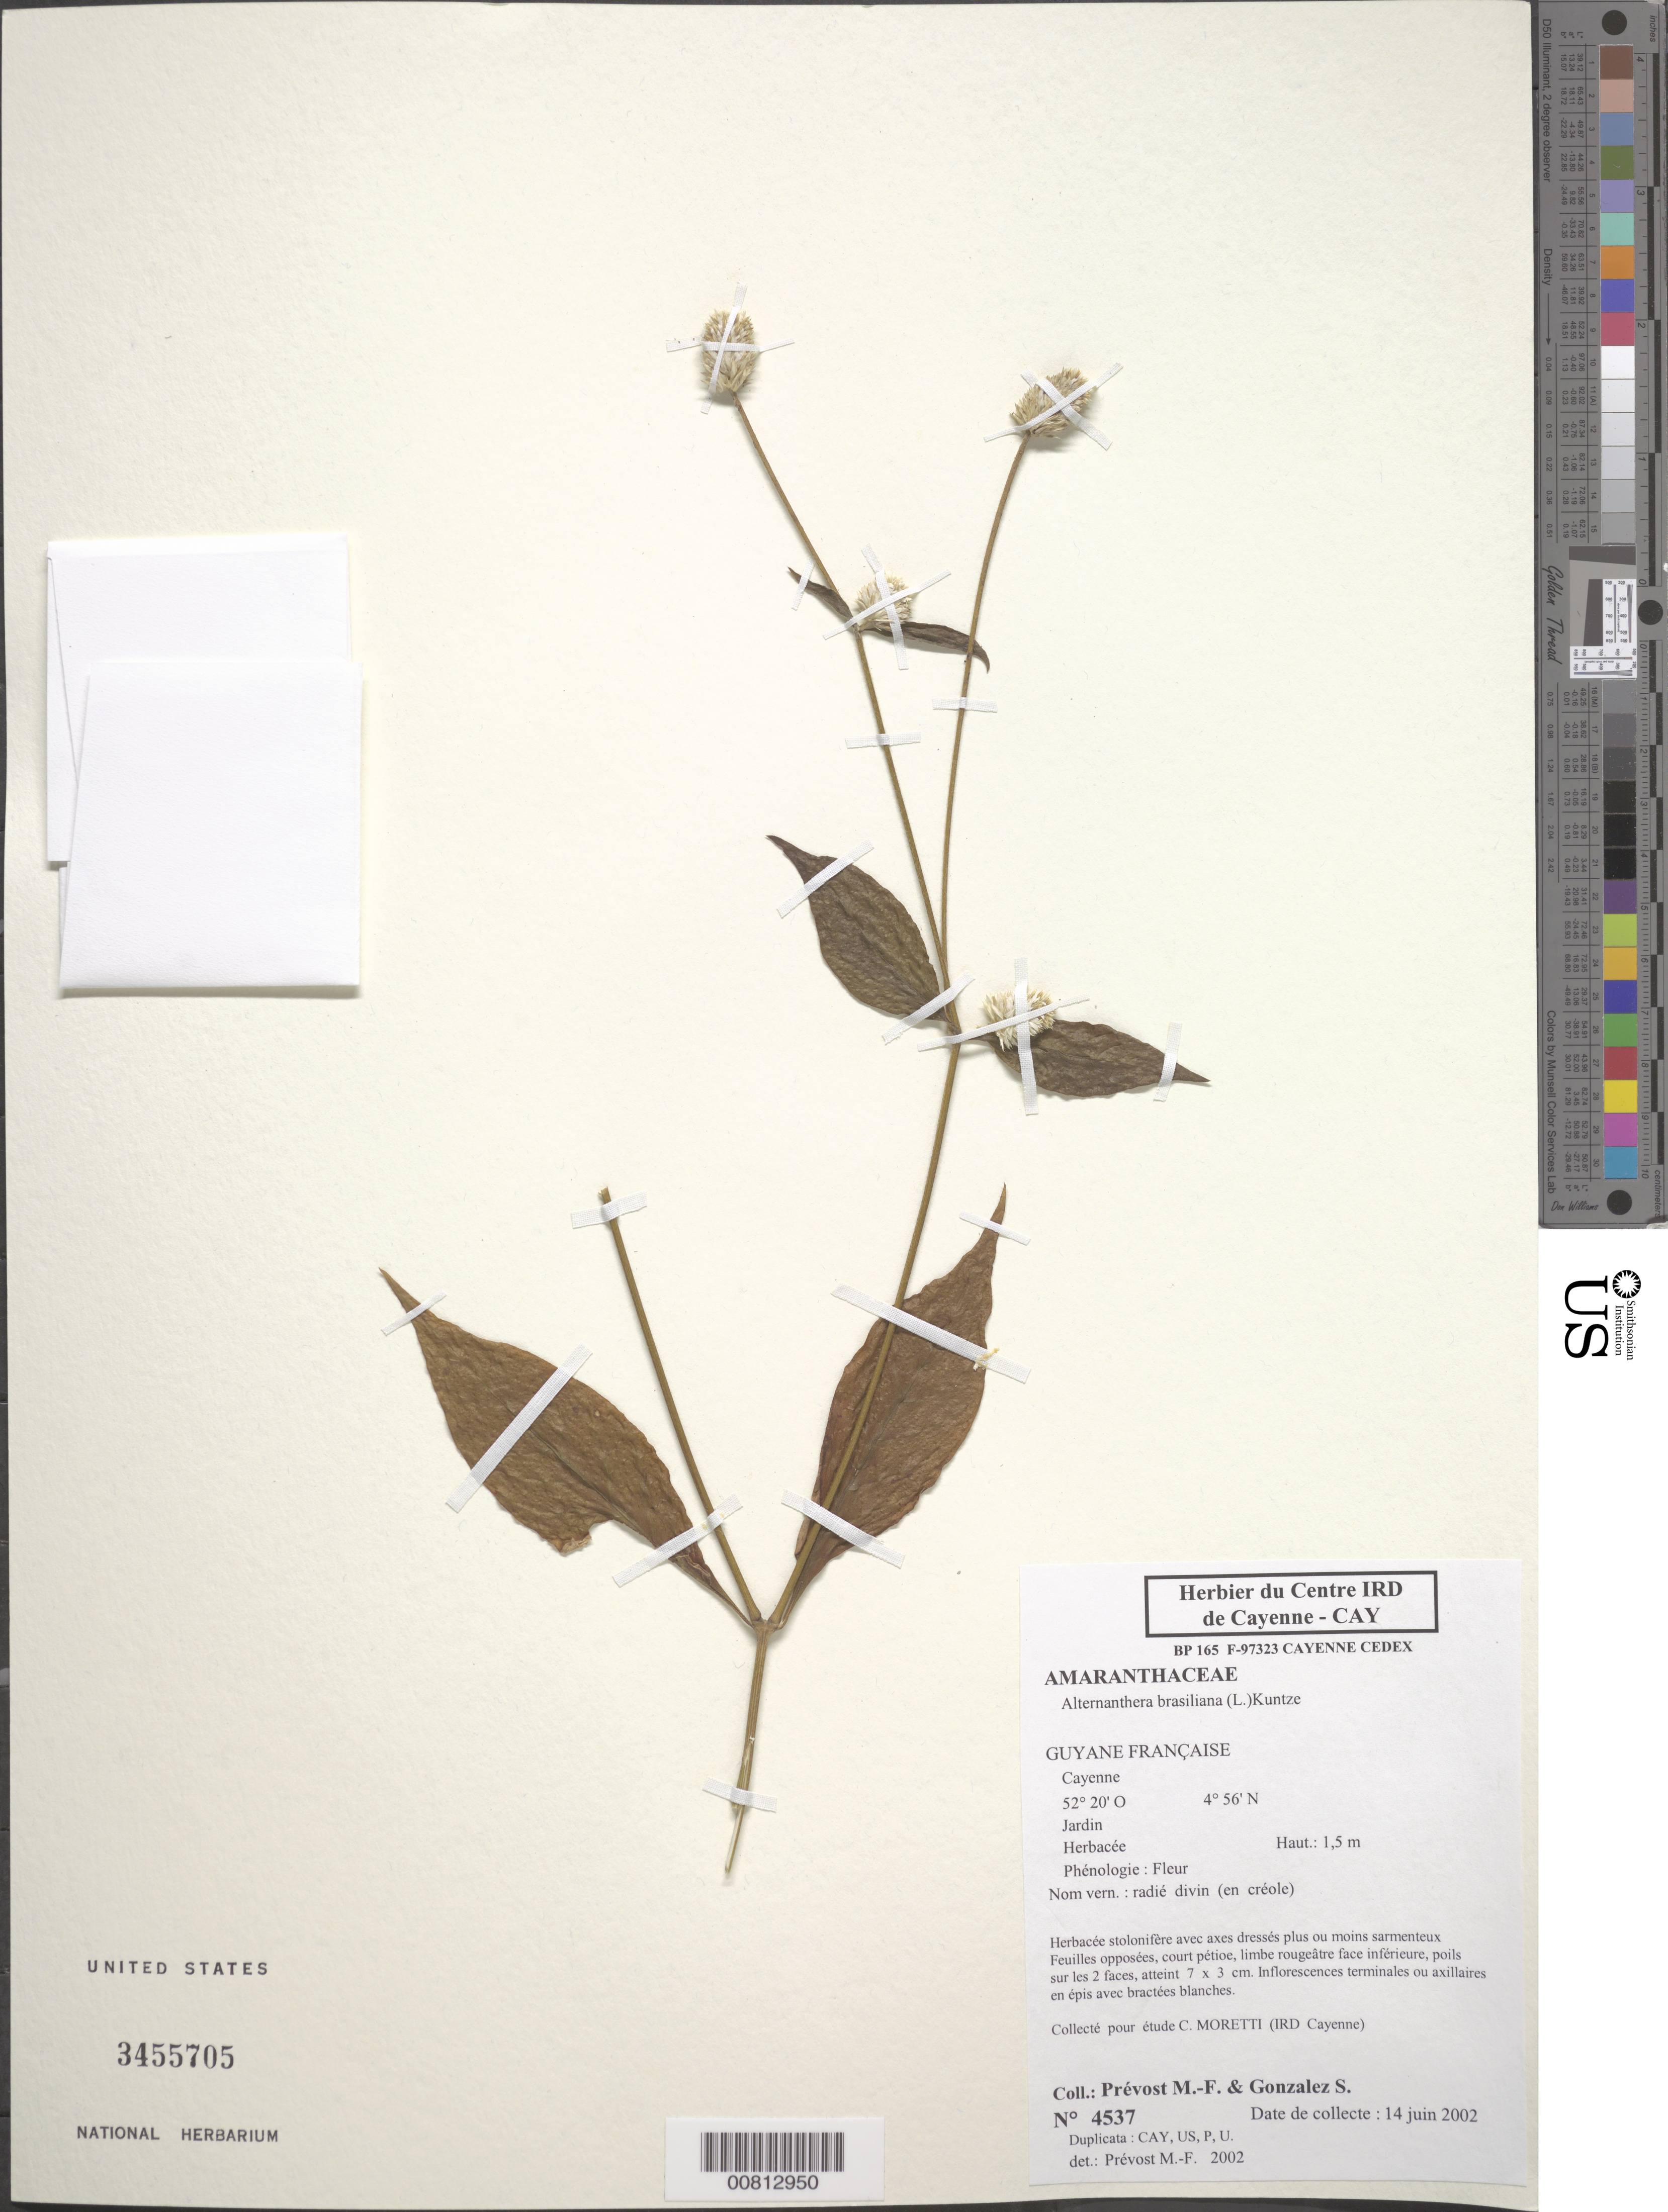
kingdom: Plantae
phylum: Tracheophyta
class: Magnoliopsida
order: Caryophyllales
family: Amaranthaceae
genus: Alternanthera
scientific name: Alternanthera brasiliana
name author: (L.) Kuntze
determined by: Prévost, M.-F.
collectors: M.-F. Prévost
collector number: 4537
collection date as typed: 14-Jun-02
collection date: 2002-06-14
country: French Guiana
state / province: Cayenne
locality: Cayenne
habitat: Jardin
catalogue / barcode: US 3455705